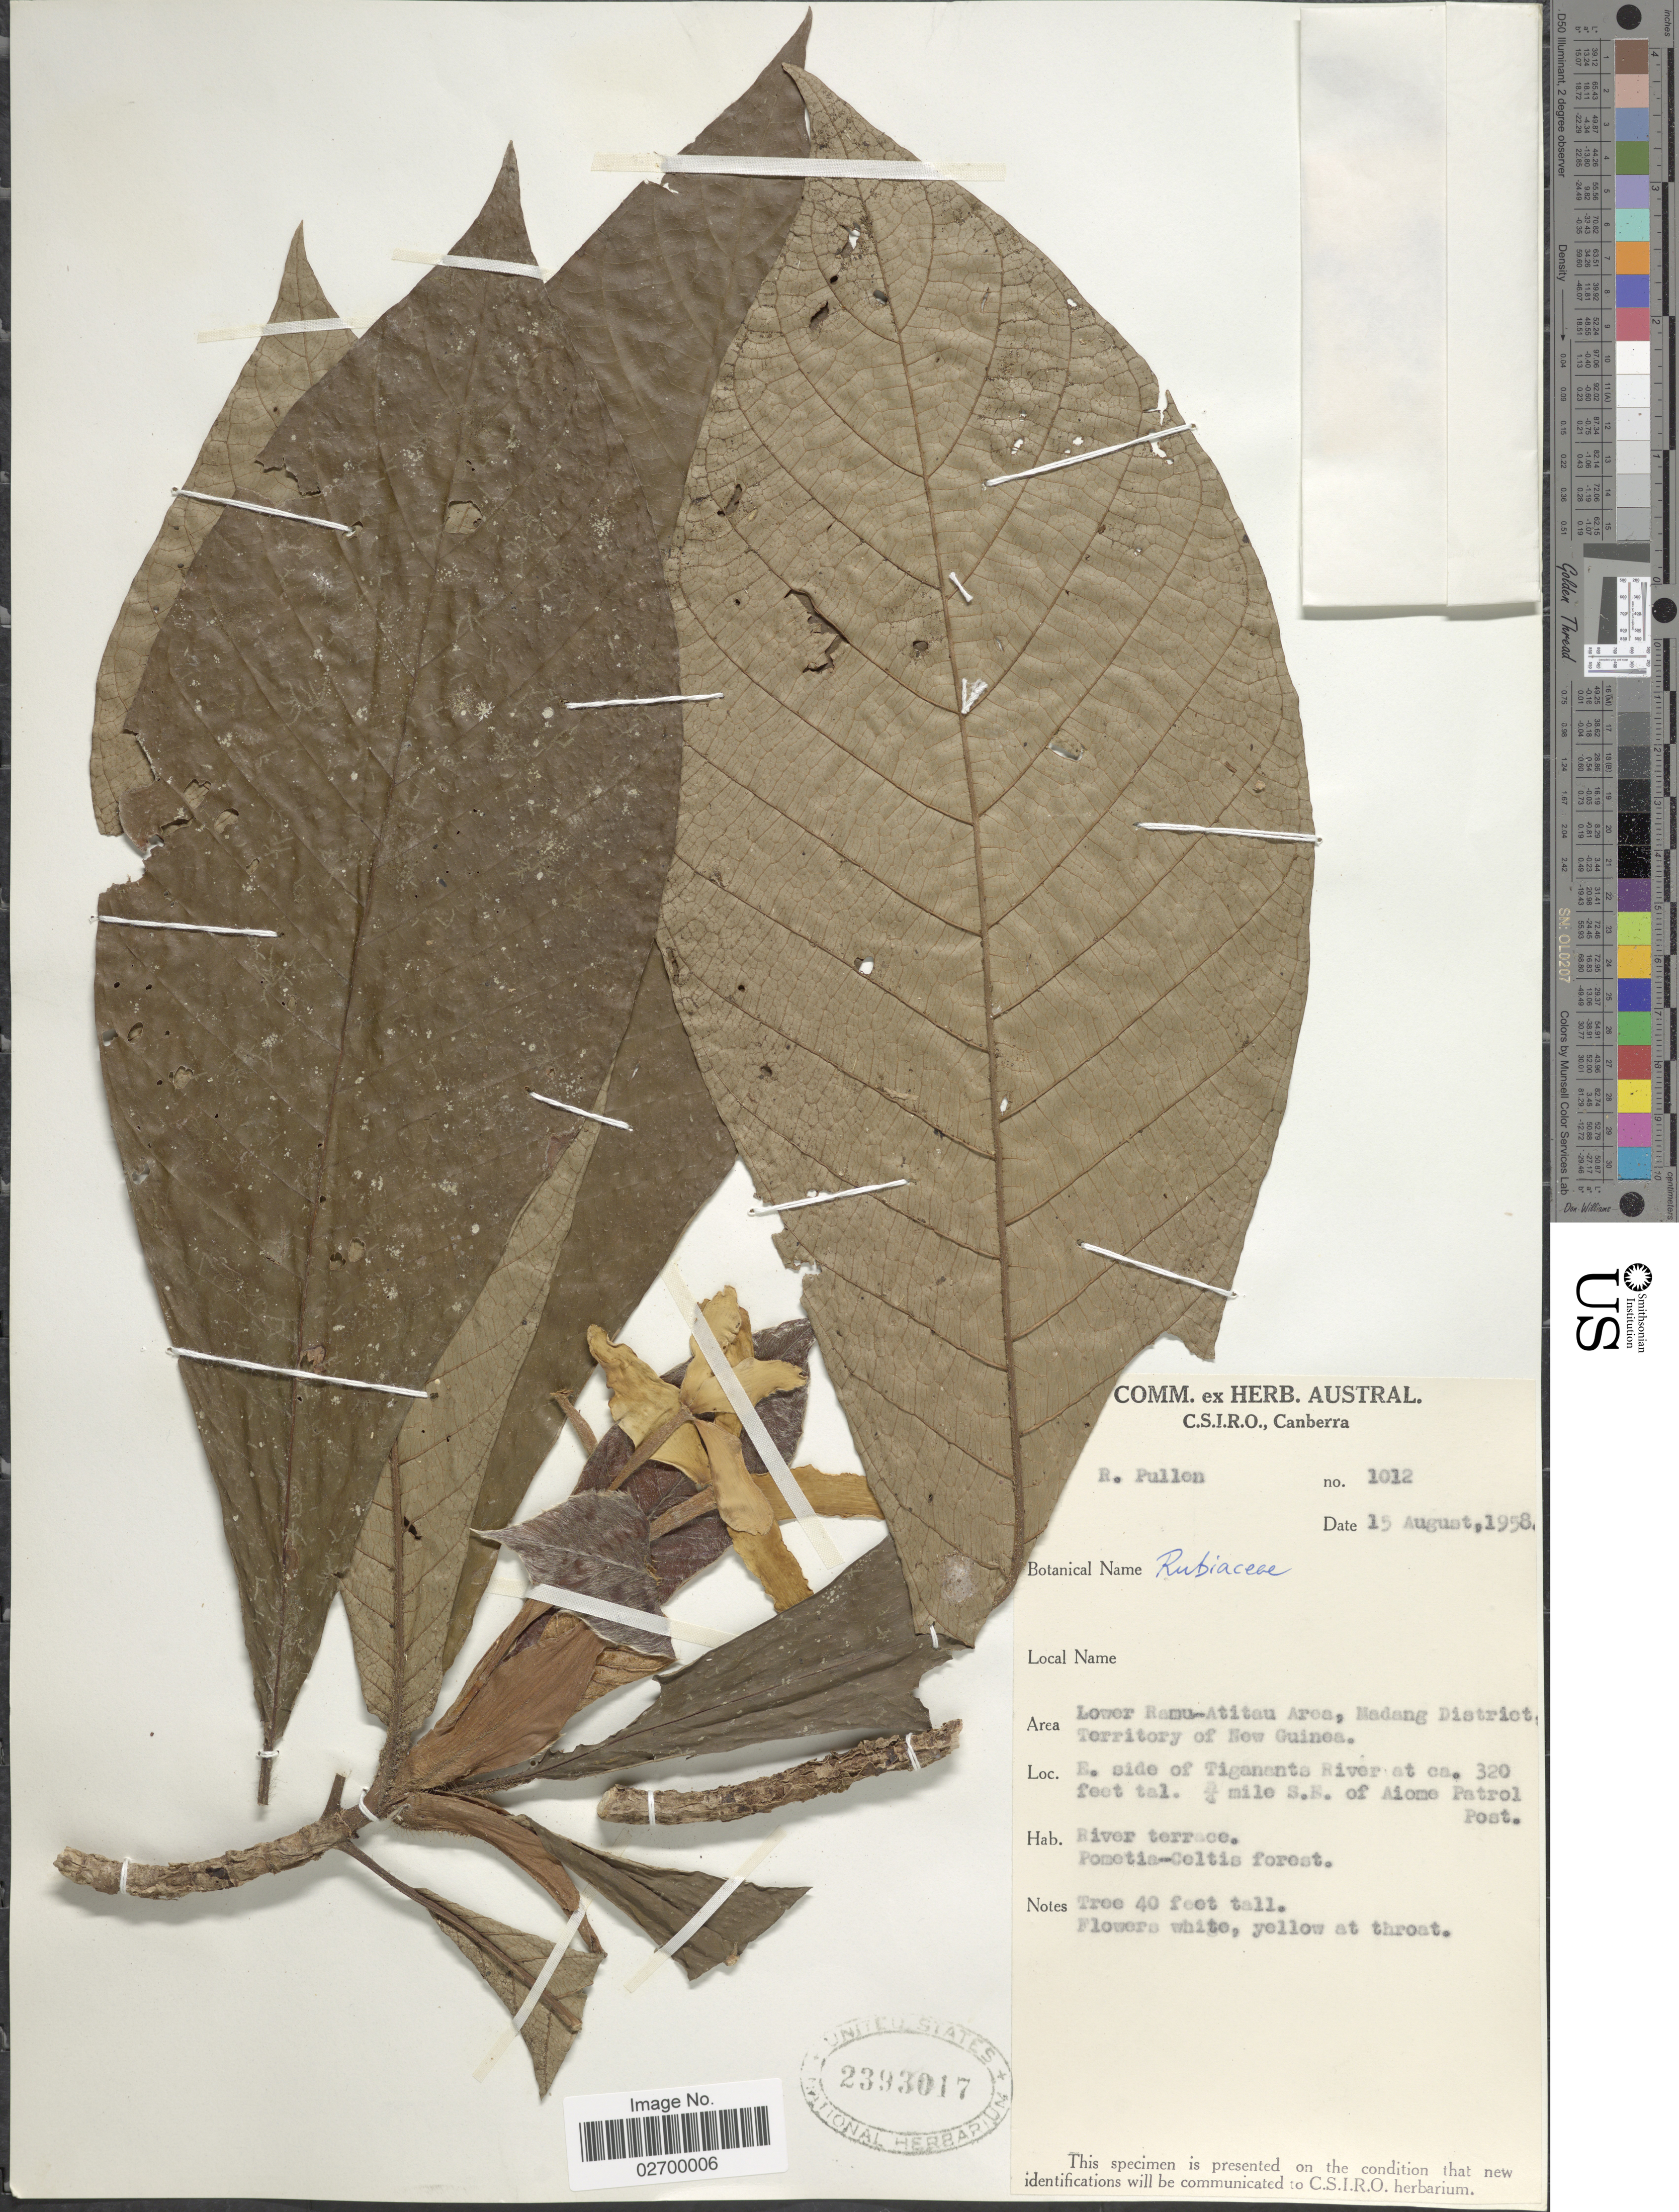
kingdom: Plantae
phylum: Tracheophyta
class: Magnoliopsida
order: Gentianales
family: Rubiaceae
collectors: R. Pullen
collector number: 1012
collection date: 1958-08-15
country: Papua New Guinea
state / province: Madang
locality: Lower Ramu-Atitau Area. Territory of New Guinea. E side of Tiginanta River. 3/4 mile S.E. of Aiome Patrol Post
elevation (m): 98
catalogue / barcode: US 2393017